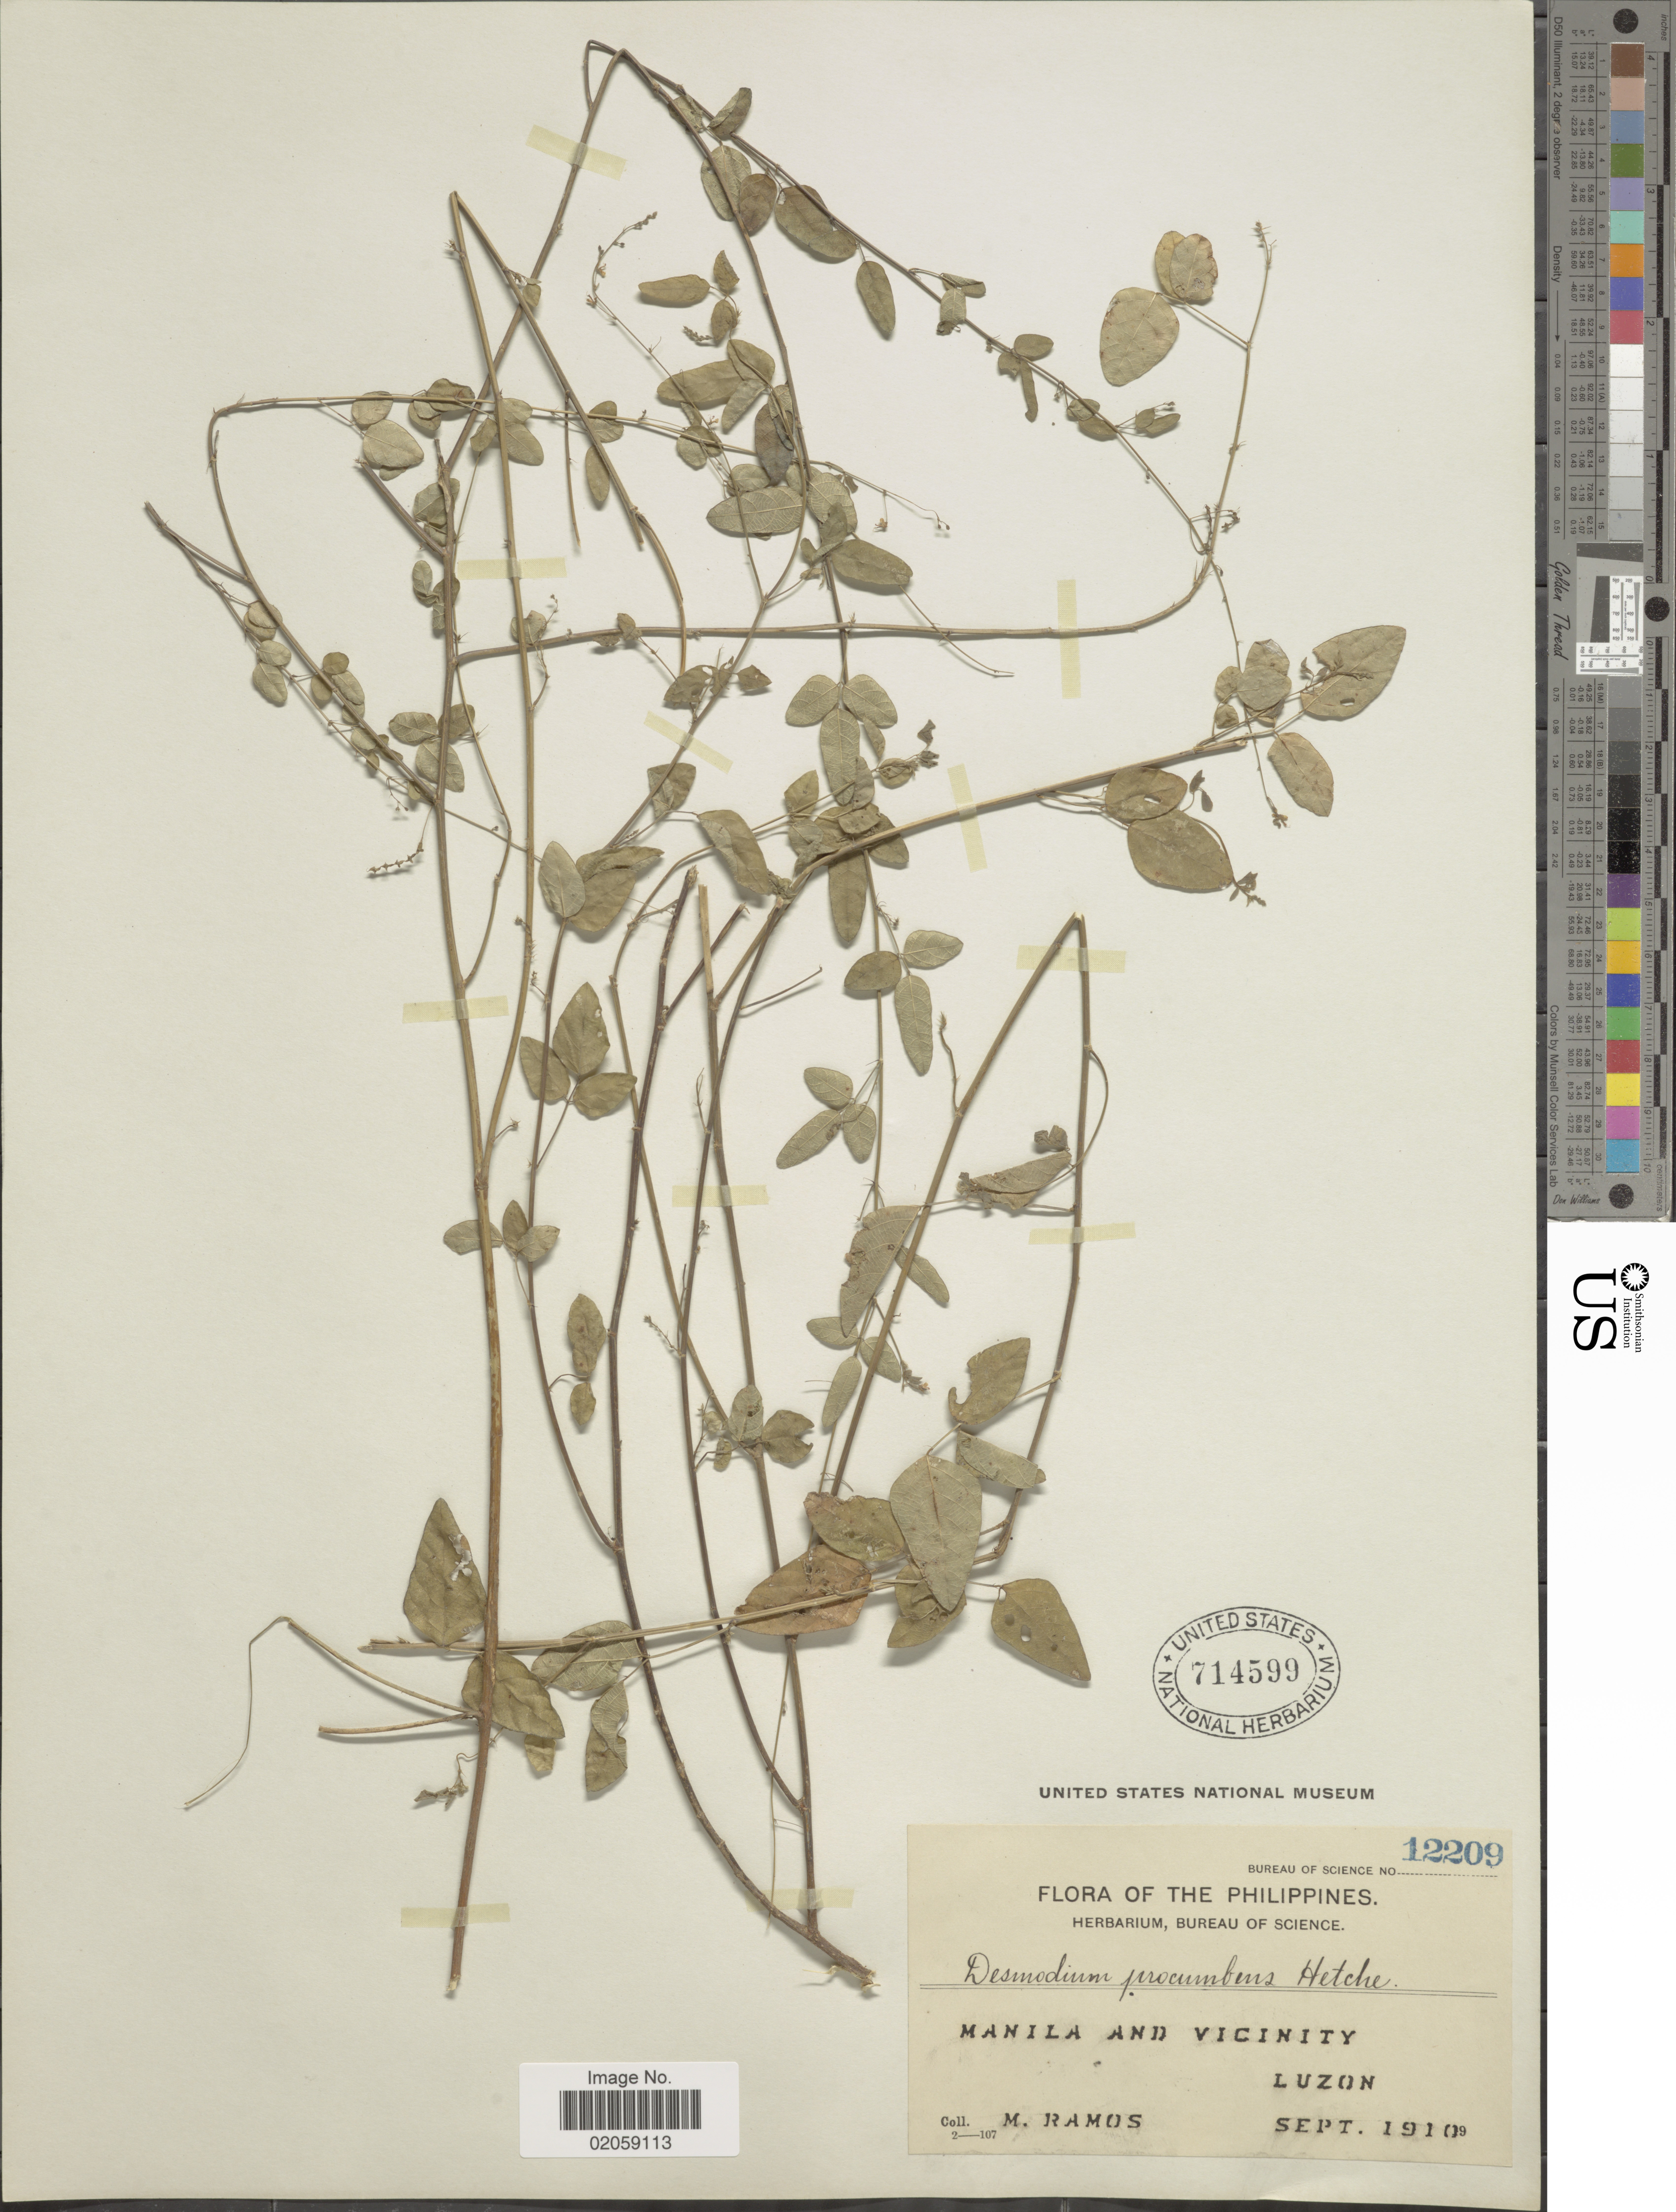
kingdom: Plantae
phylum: Tracheophyta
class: Magnoliopsida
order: Fabales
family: Fabaceae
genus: Desmodium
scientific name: Desmodium procumbens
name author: (Mill.) Hitchc.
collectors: M. Ramos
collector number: Bureau of Science 12209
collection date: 1910-09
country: Philippines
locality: Manila and Vicinity. Luzon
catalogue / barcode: US 714599